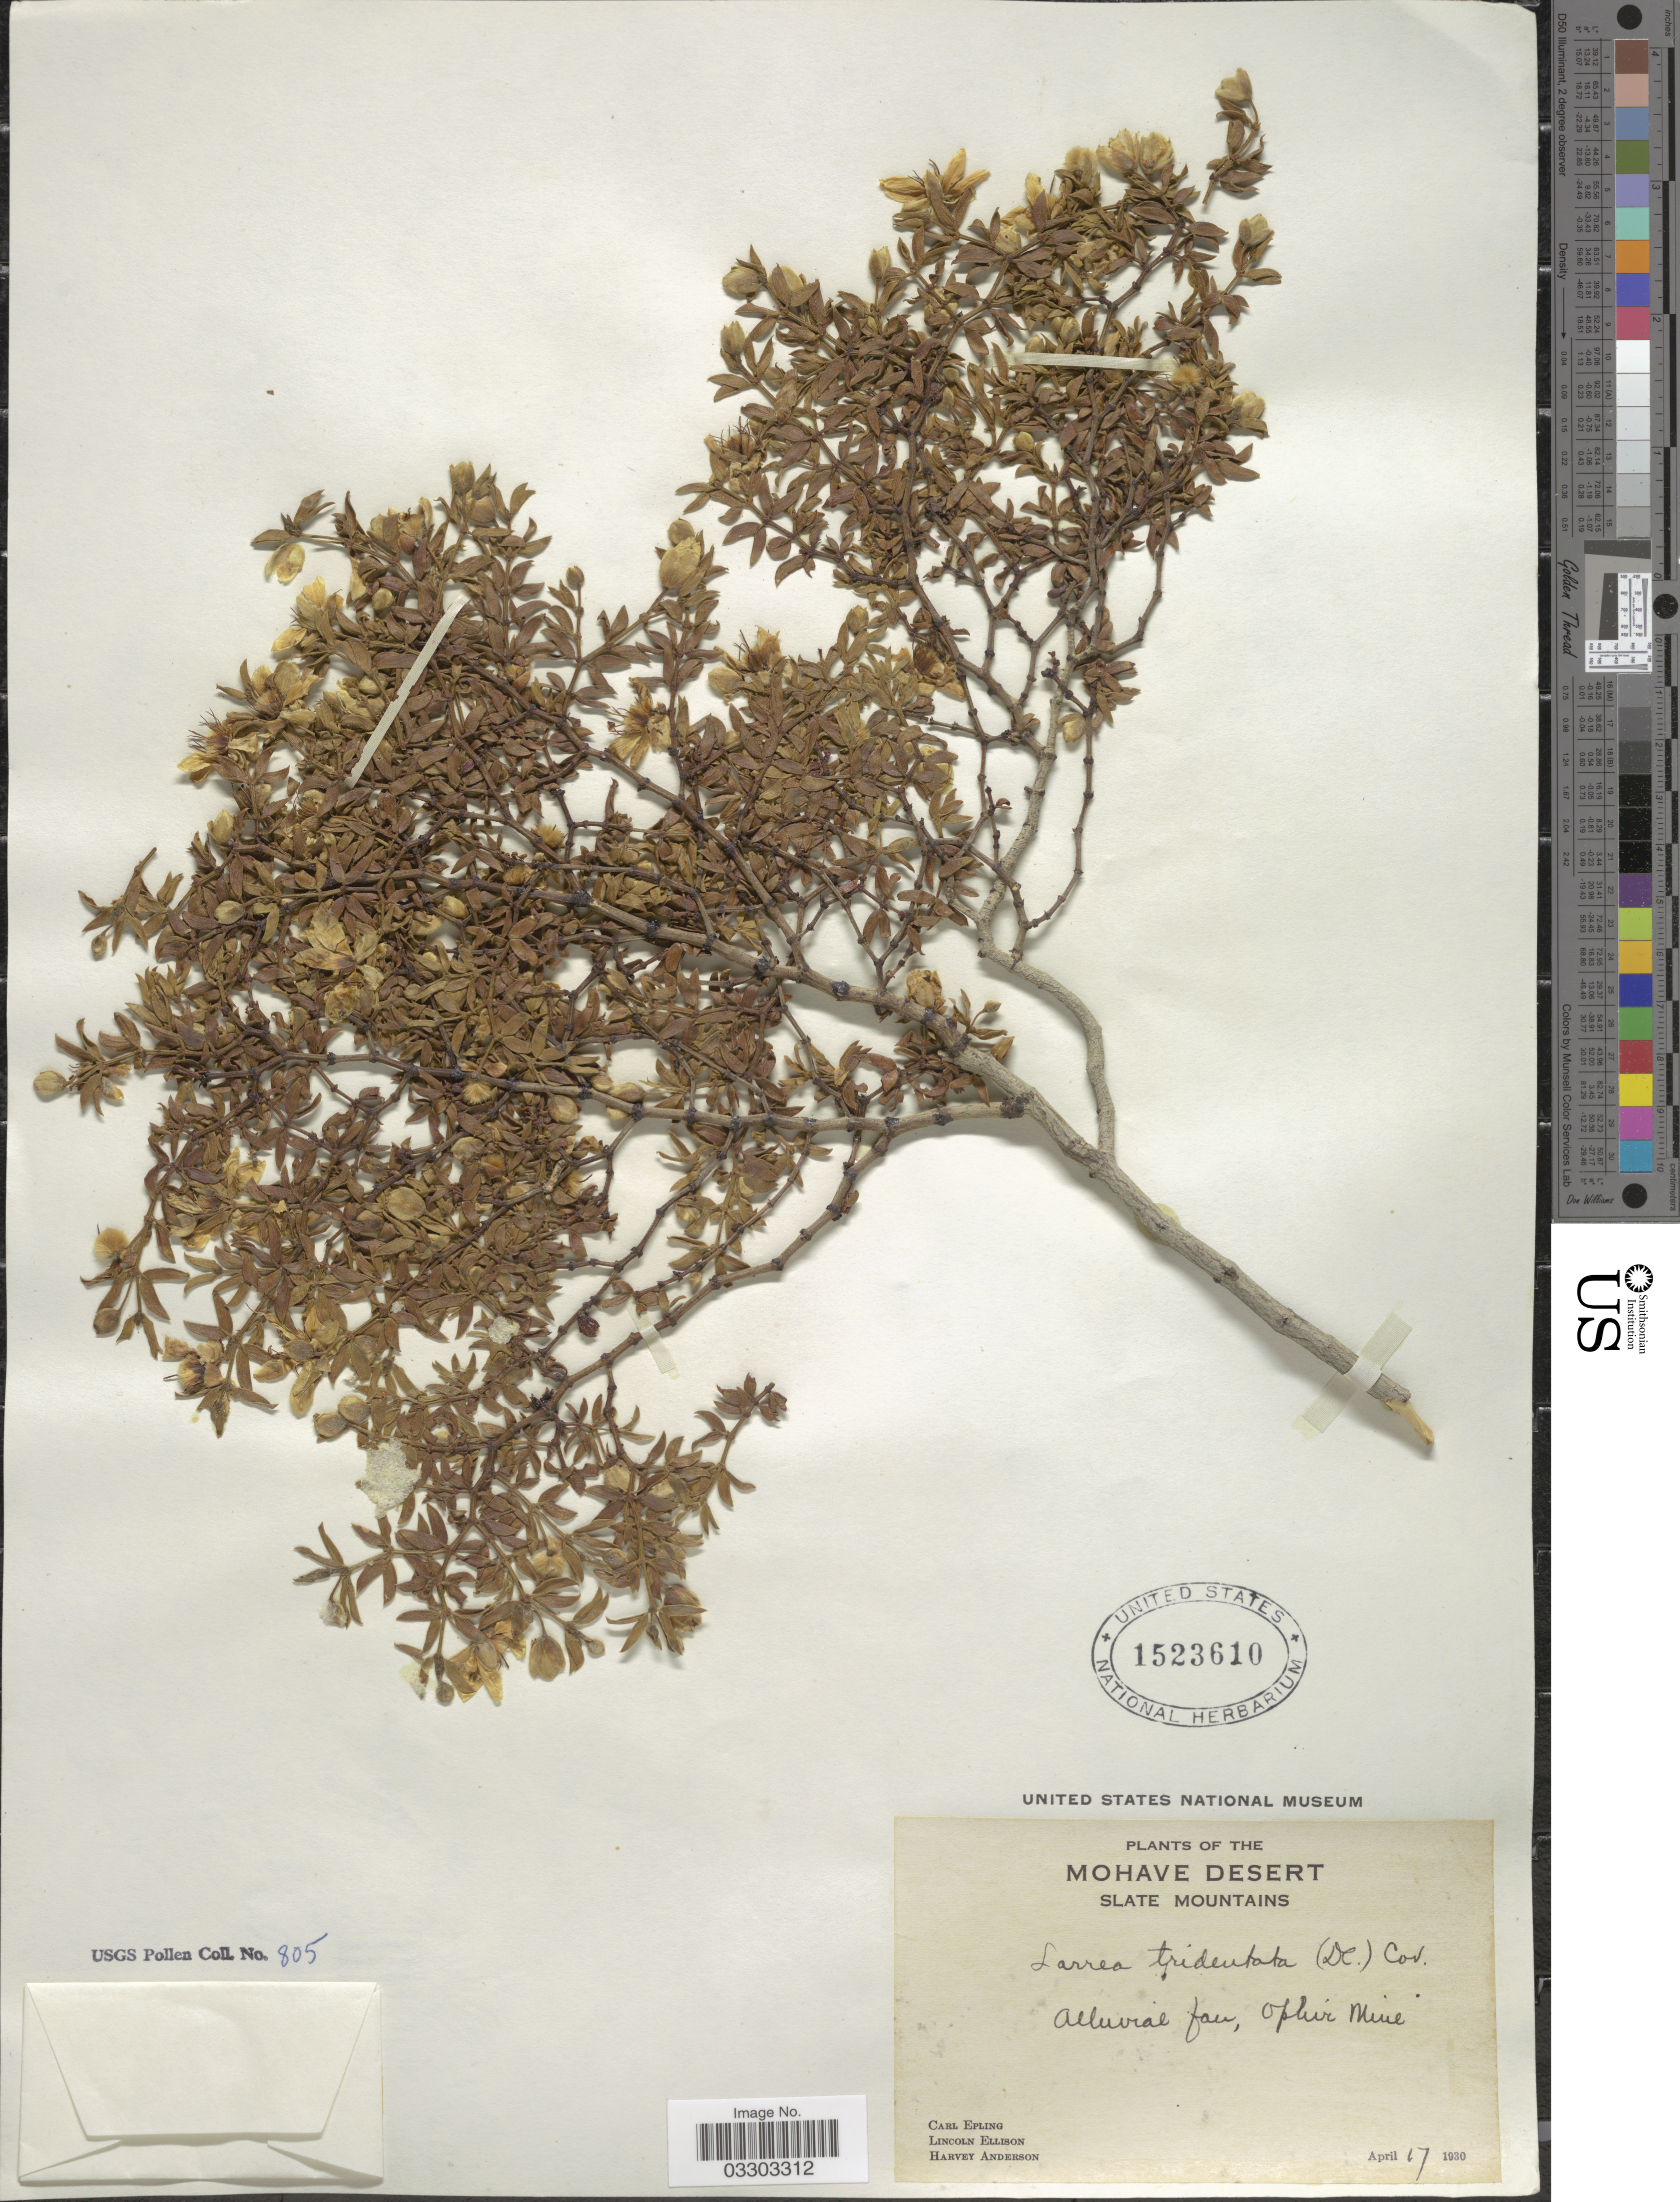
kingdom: Plantae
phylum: Tracheophyta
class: Magnoliopsida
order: Zygophyllales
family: Zygophyllaceae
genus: Larrea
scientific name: Larrea tridentata var. tridentata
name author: (Sessé & Moc. ex DC.) Coville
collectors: C. C. Epling, L. Ellison & H. Anderson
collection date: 1930-04-17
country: United States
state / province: Nevada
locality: Mohave Desert Slate Mountains. Ophir Mine.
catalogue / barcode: US 1523610